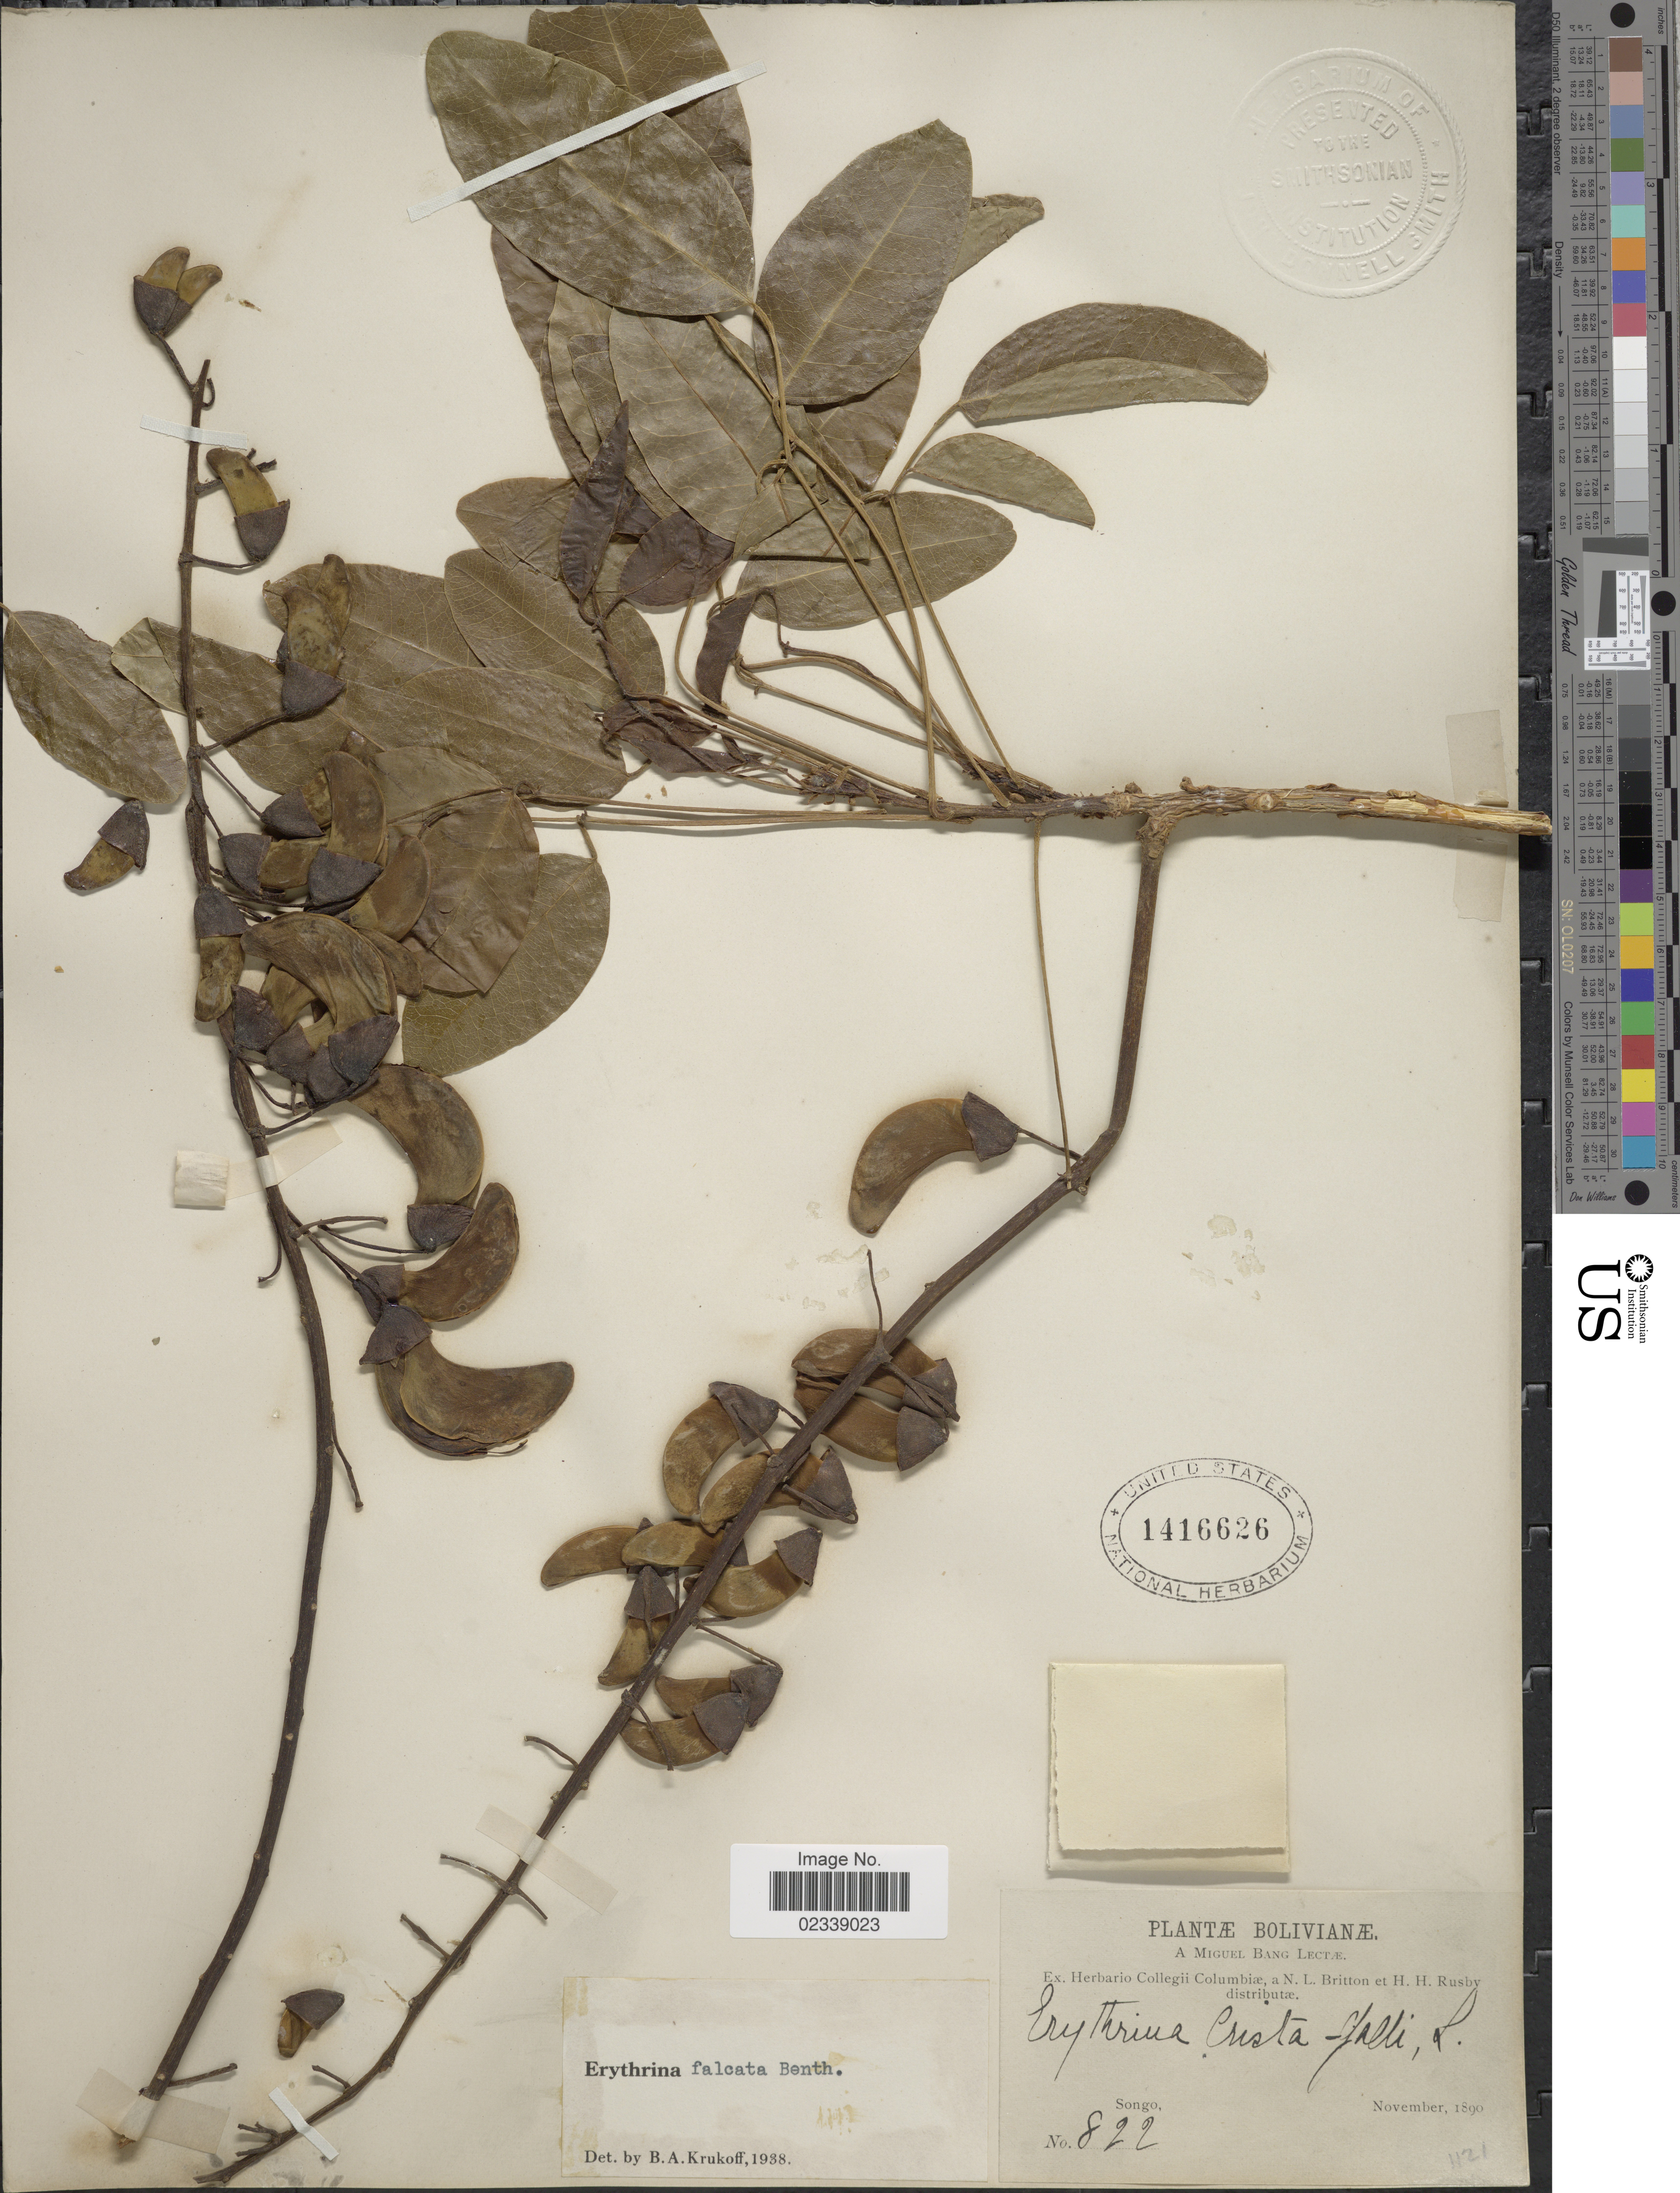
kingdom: Plantae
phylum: Tracheophyta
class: Magnoliopsida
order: Fabales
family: Fabaceae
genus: Erythrina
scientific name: Erythrina falcata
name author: Benth.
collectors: M. Bang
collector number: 822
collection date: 1890-11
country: Bolivia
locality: Songo.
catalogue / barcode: US 1416626